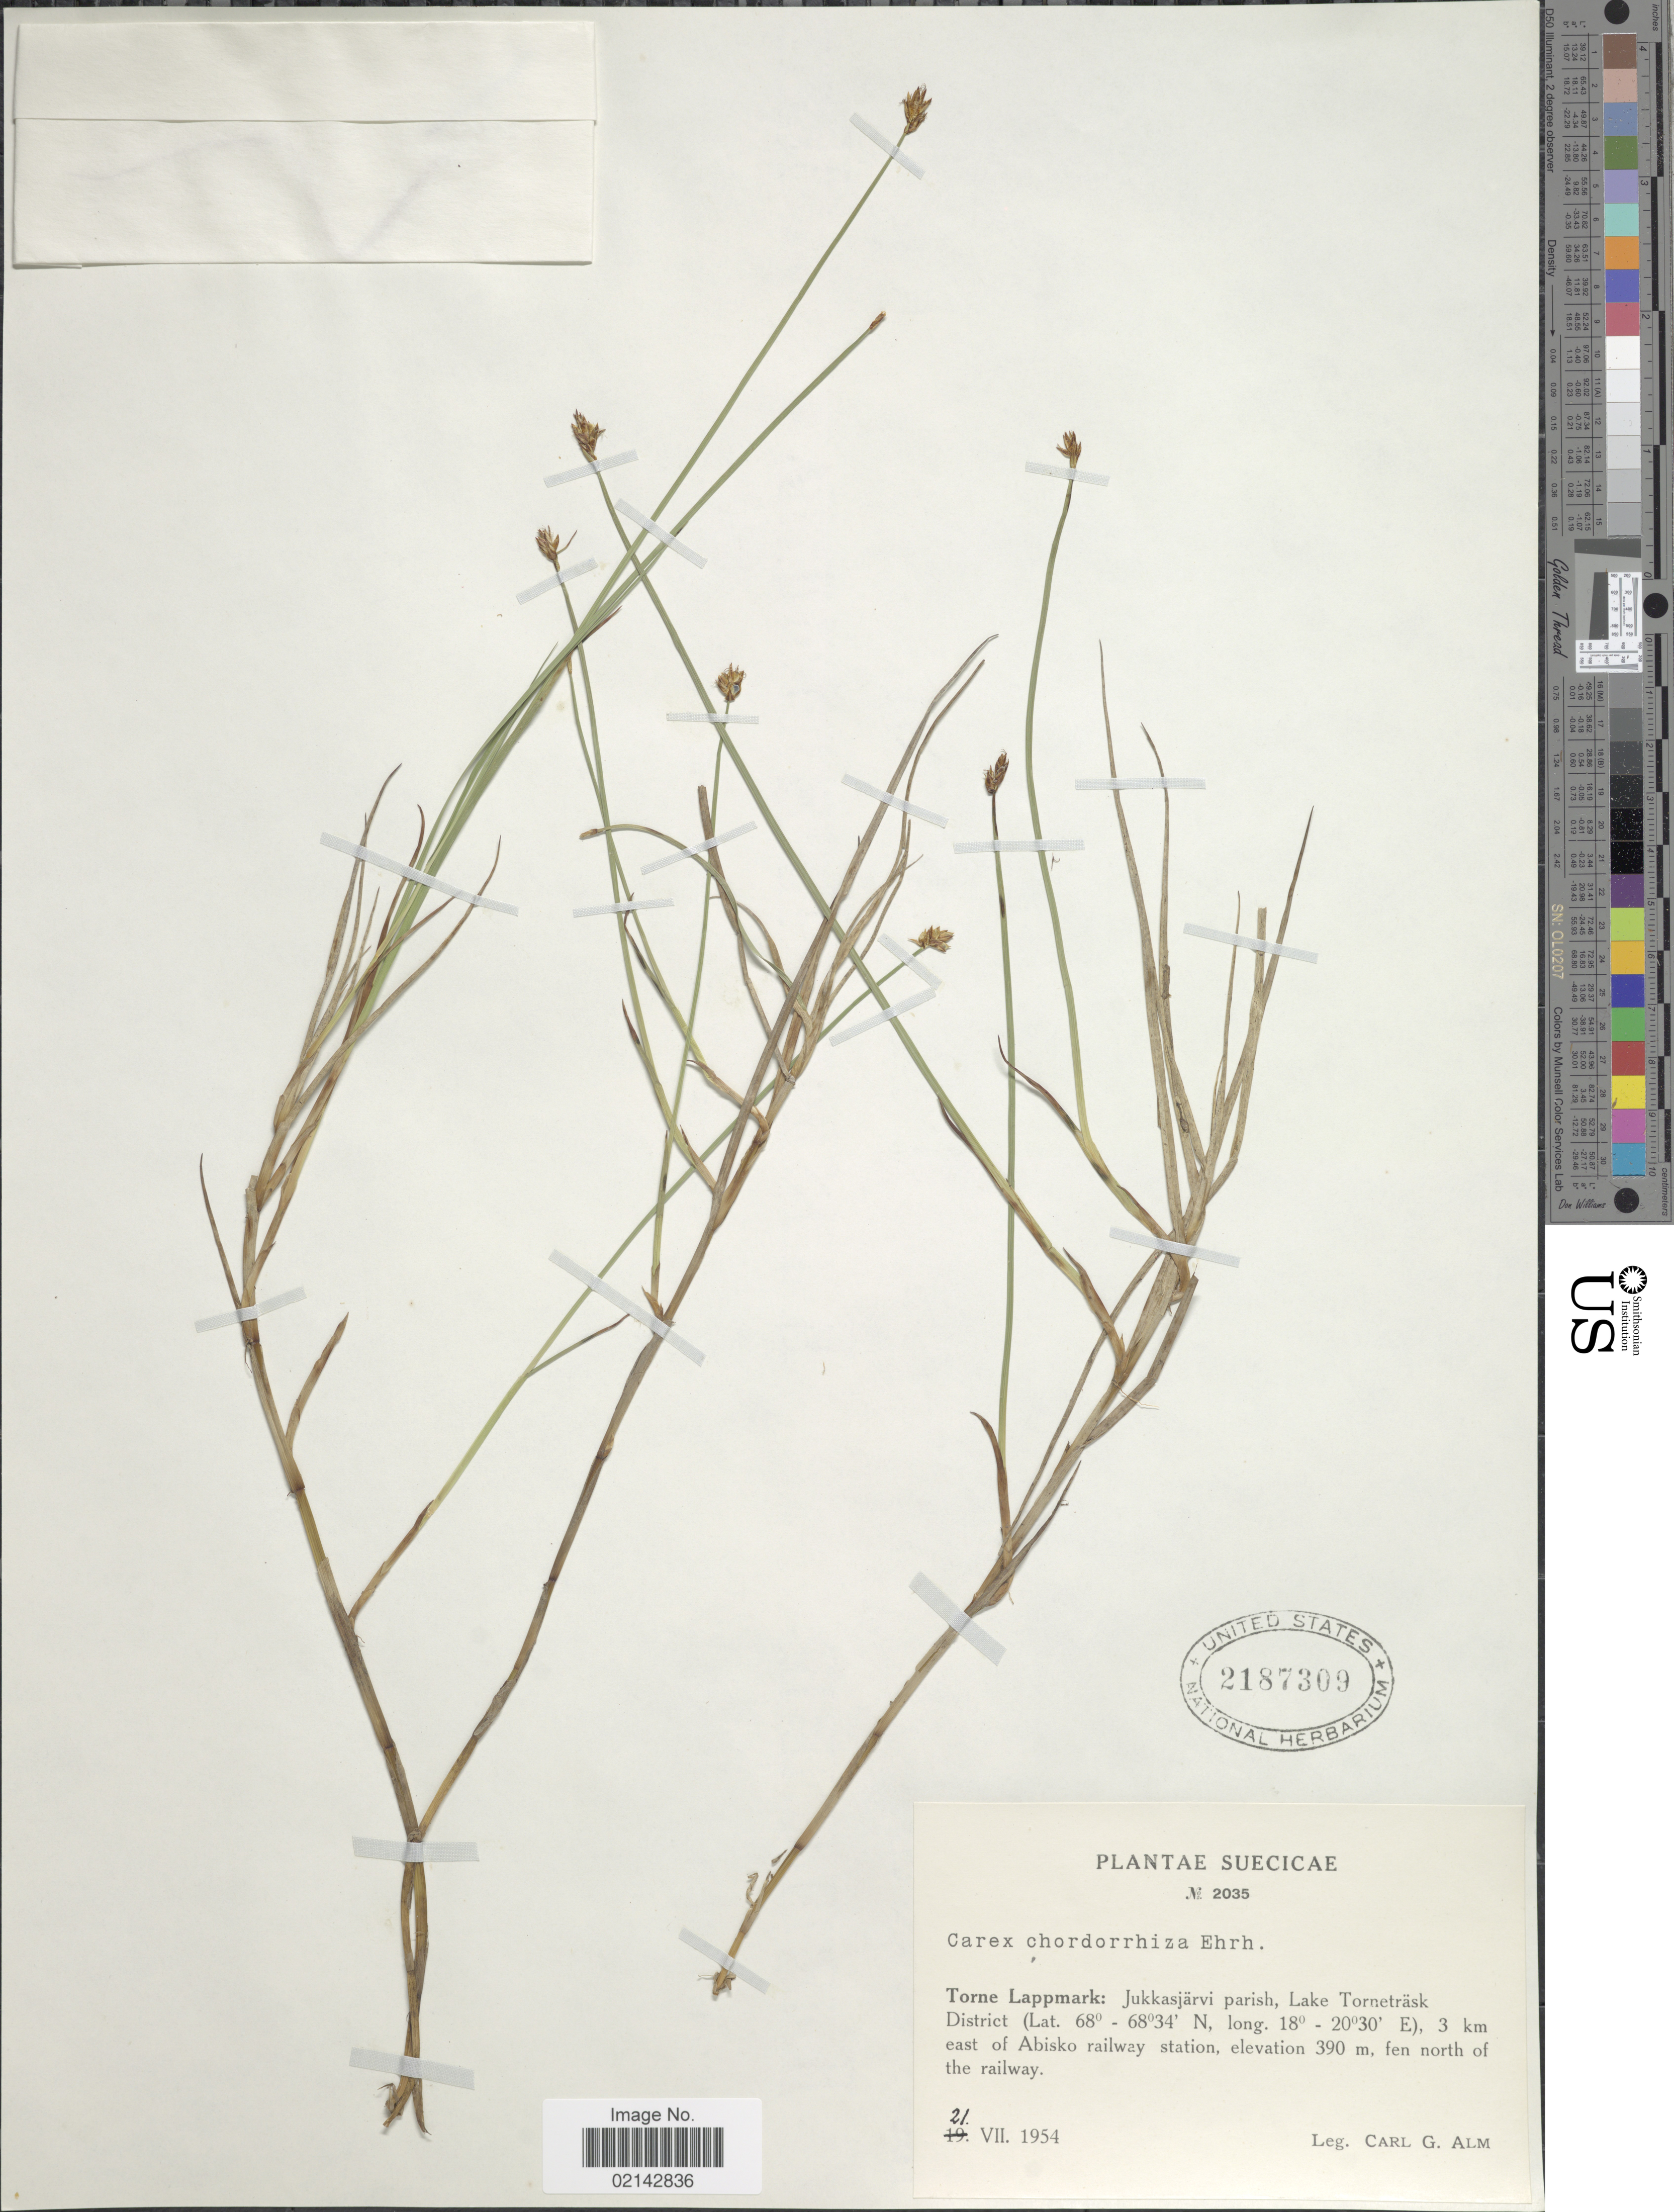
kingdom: Plantae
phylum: Tracheophyta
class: Liliopsida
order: Poales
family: Cyperaceae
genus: Carex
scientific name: Carex chordorrhiza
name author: L. f.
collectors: C. G. Alm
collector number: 2035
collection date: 1954-07-21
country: Sweden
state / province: Norrbotten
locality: Suecicae, Torne Lappmark: Jukkasjarvi parish, Lake Tornetrask District, 3 km east, 3 km east of Abisko railway station, fen north of the railway.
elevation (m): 390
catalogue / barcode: US 2187309